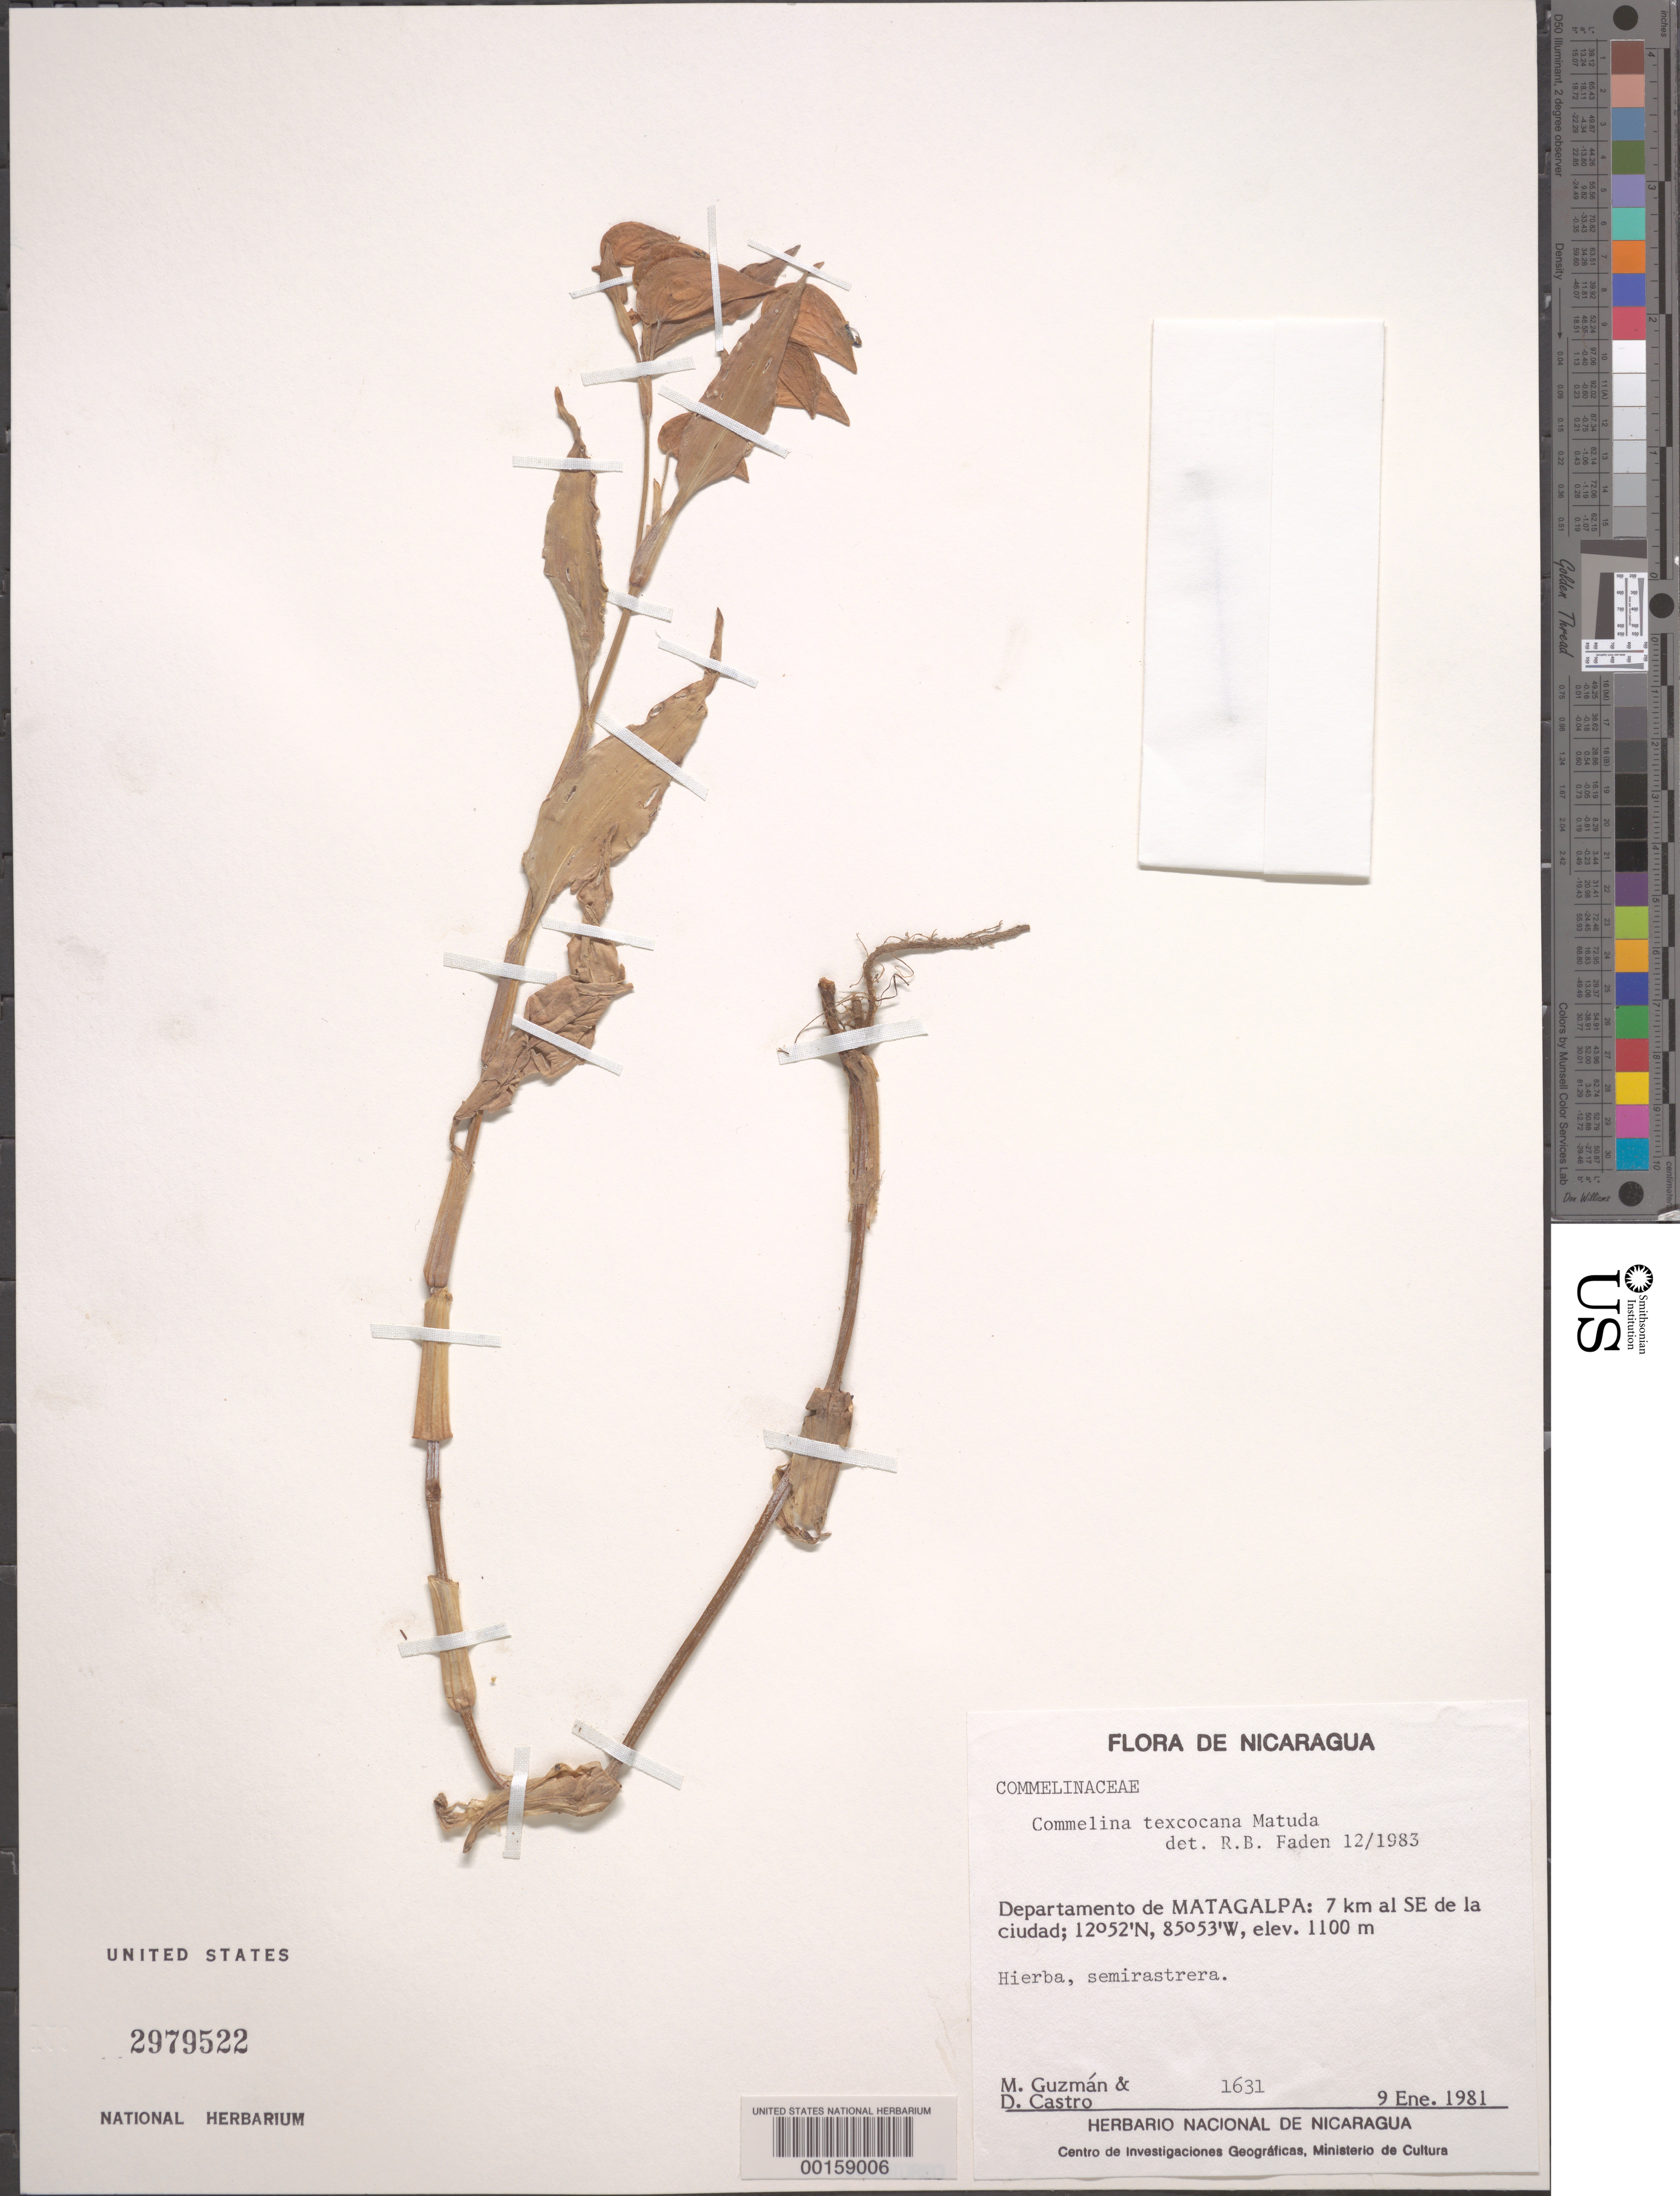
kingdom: Plantae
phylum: Tracheophyta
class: Liliopsida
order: Commelinales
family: Commelinaceae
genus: Commelina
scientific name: Commelina texcocana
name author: Matuda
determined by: Faden, Robert B., (US), Smithsonian Institution - National Museum of Natural History (UNITED STATES)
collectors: M. Guzman & D. Castro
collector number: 1631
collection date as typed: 09 Jan 1981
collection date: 1981-01-09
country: Nicaragua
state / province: Matagalpa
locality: Se of the ciudad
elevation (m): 1100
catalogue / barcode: US 2979522